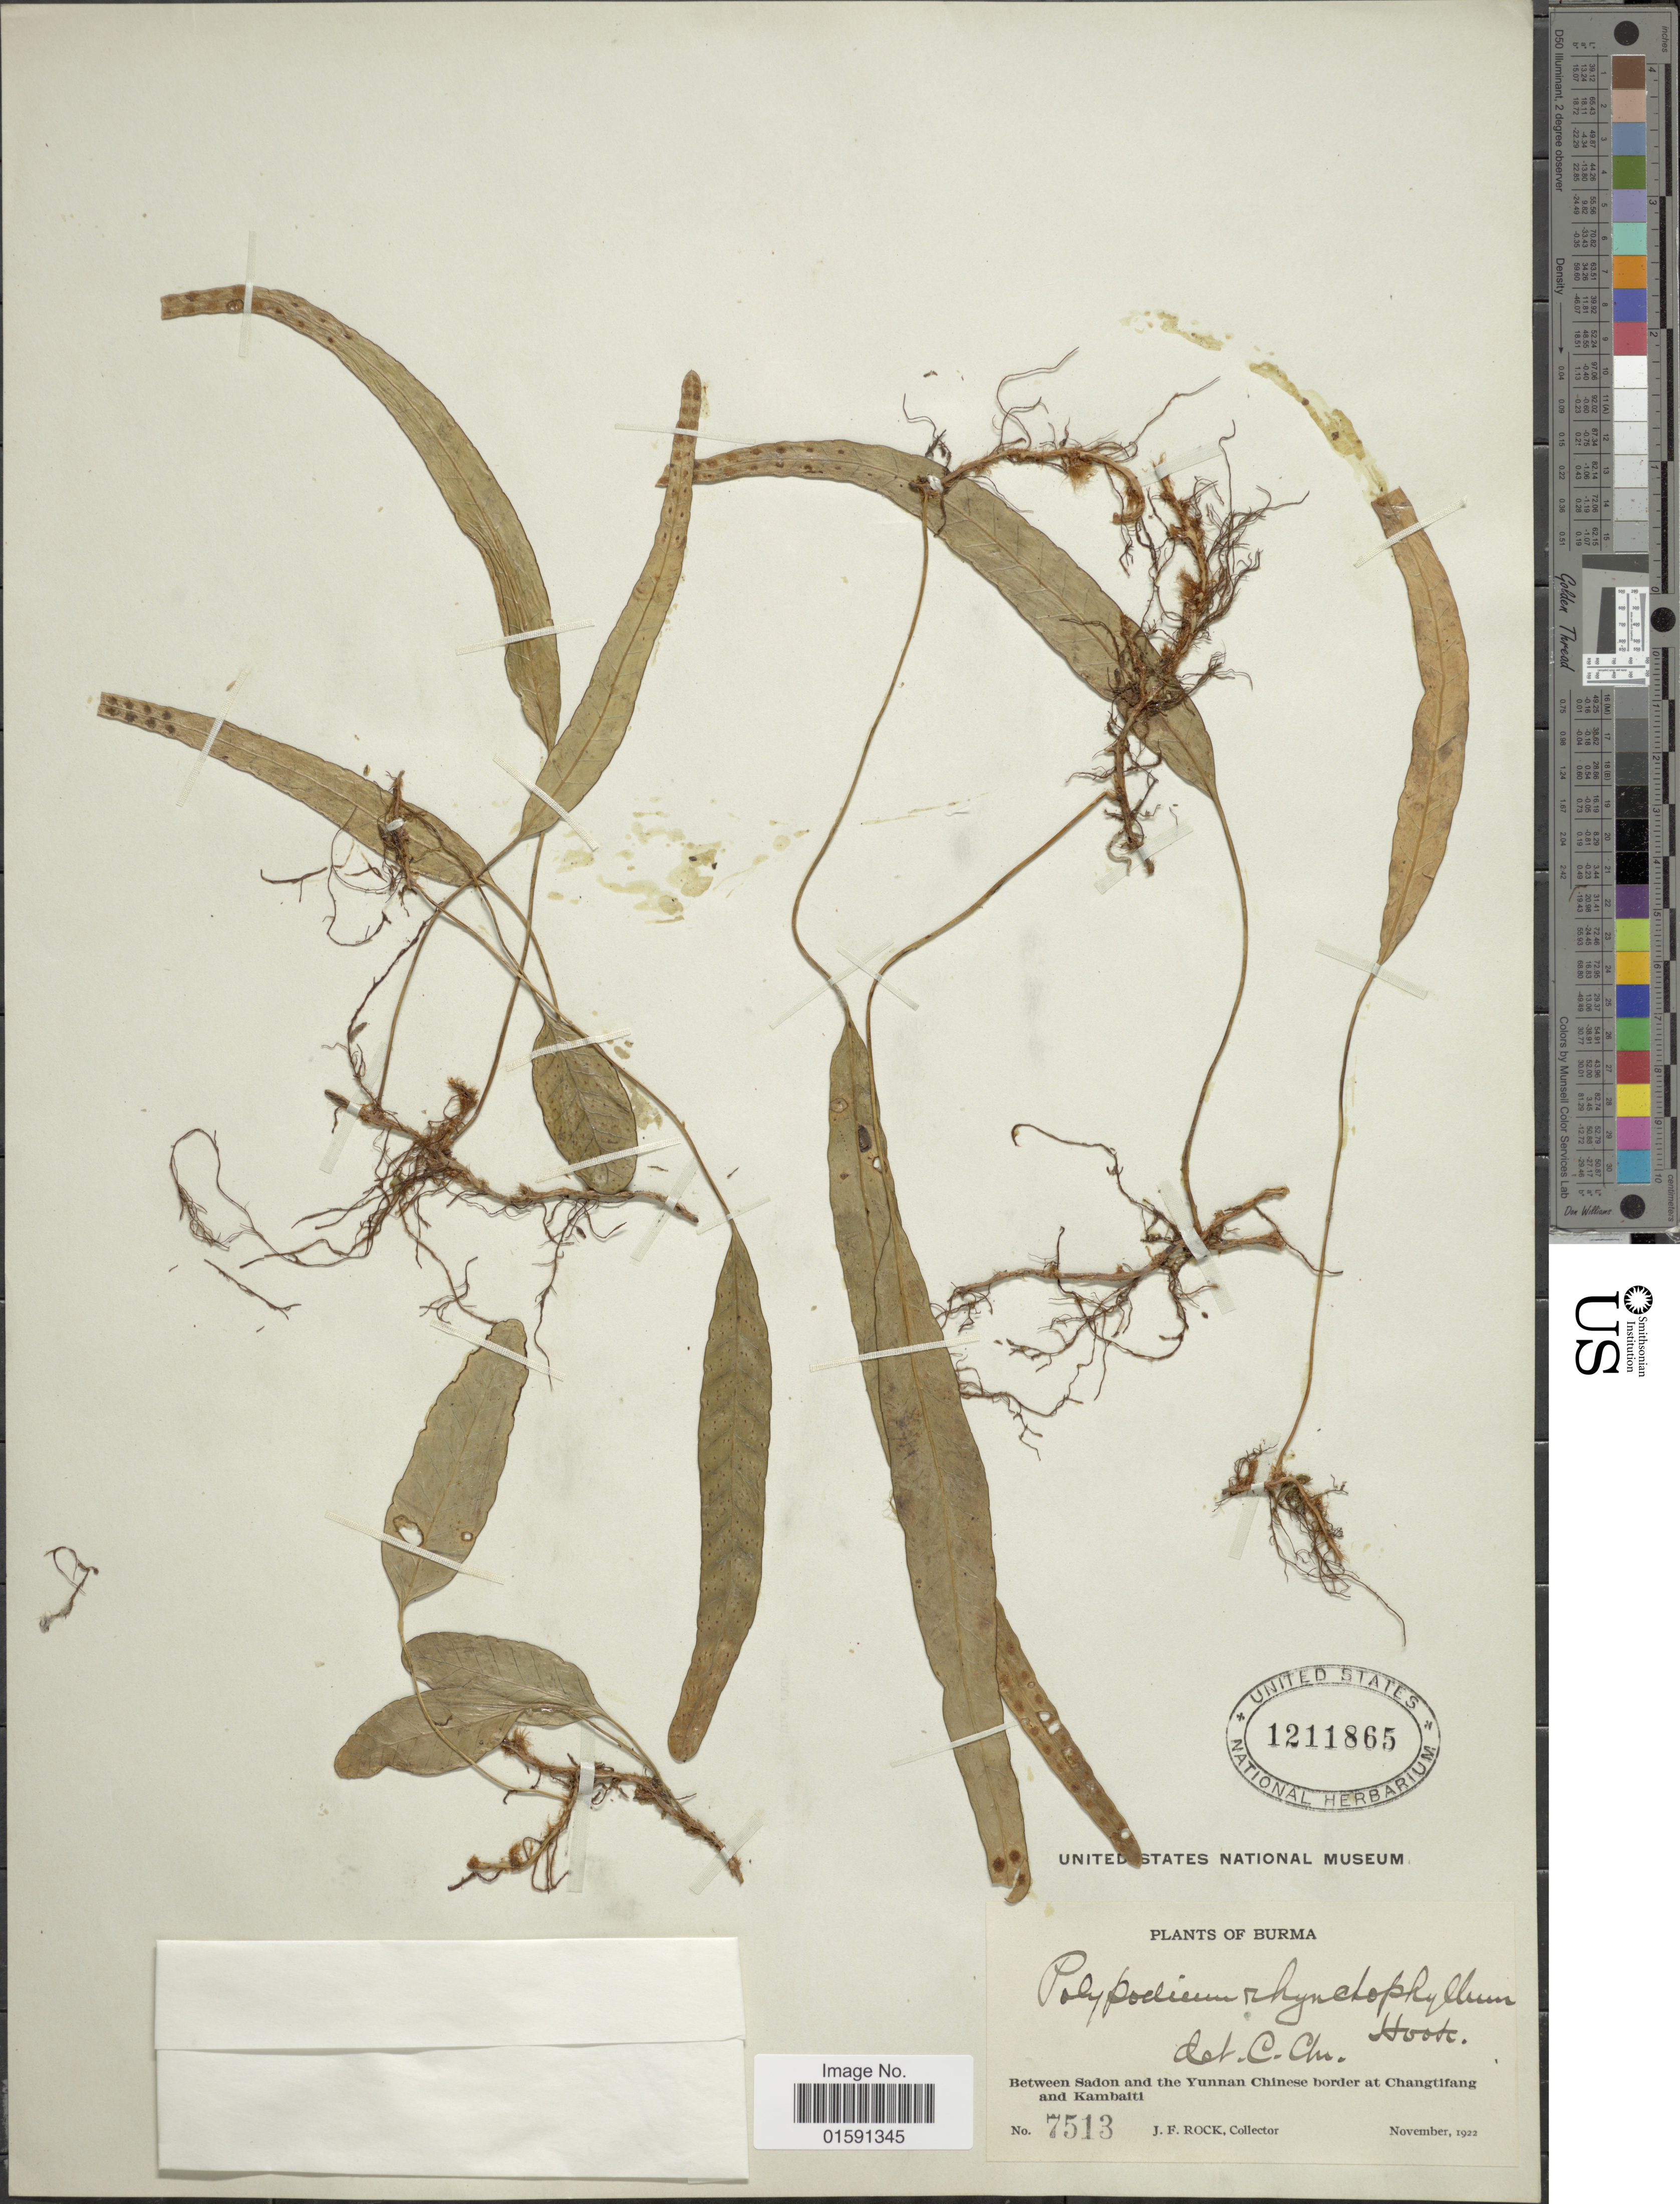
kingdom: Plantae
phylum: Tracheophyta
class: Polypodiopsida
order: Polypodiales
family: Polypodiaceae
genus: Selliguea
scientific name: Selliguea rhynchophylla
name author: (Hook.) Fraser-Jenk.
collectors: J. Rock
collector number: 7513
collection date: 1922-11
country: Myanmar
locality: Between Sadon and the Yunan Chinese border at Changtifang and Kambati , Burma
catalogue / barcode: US 1211865